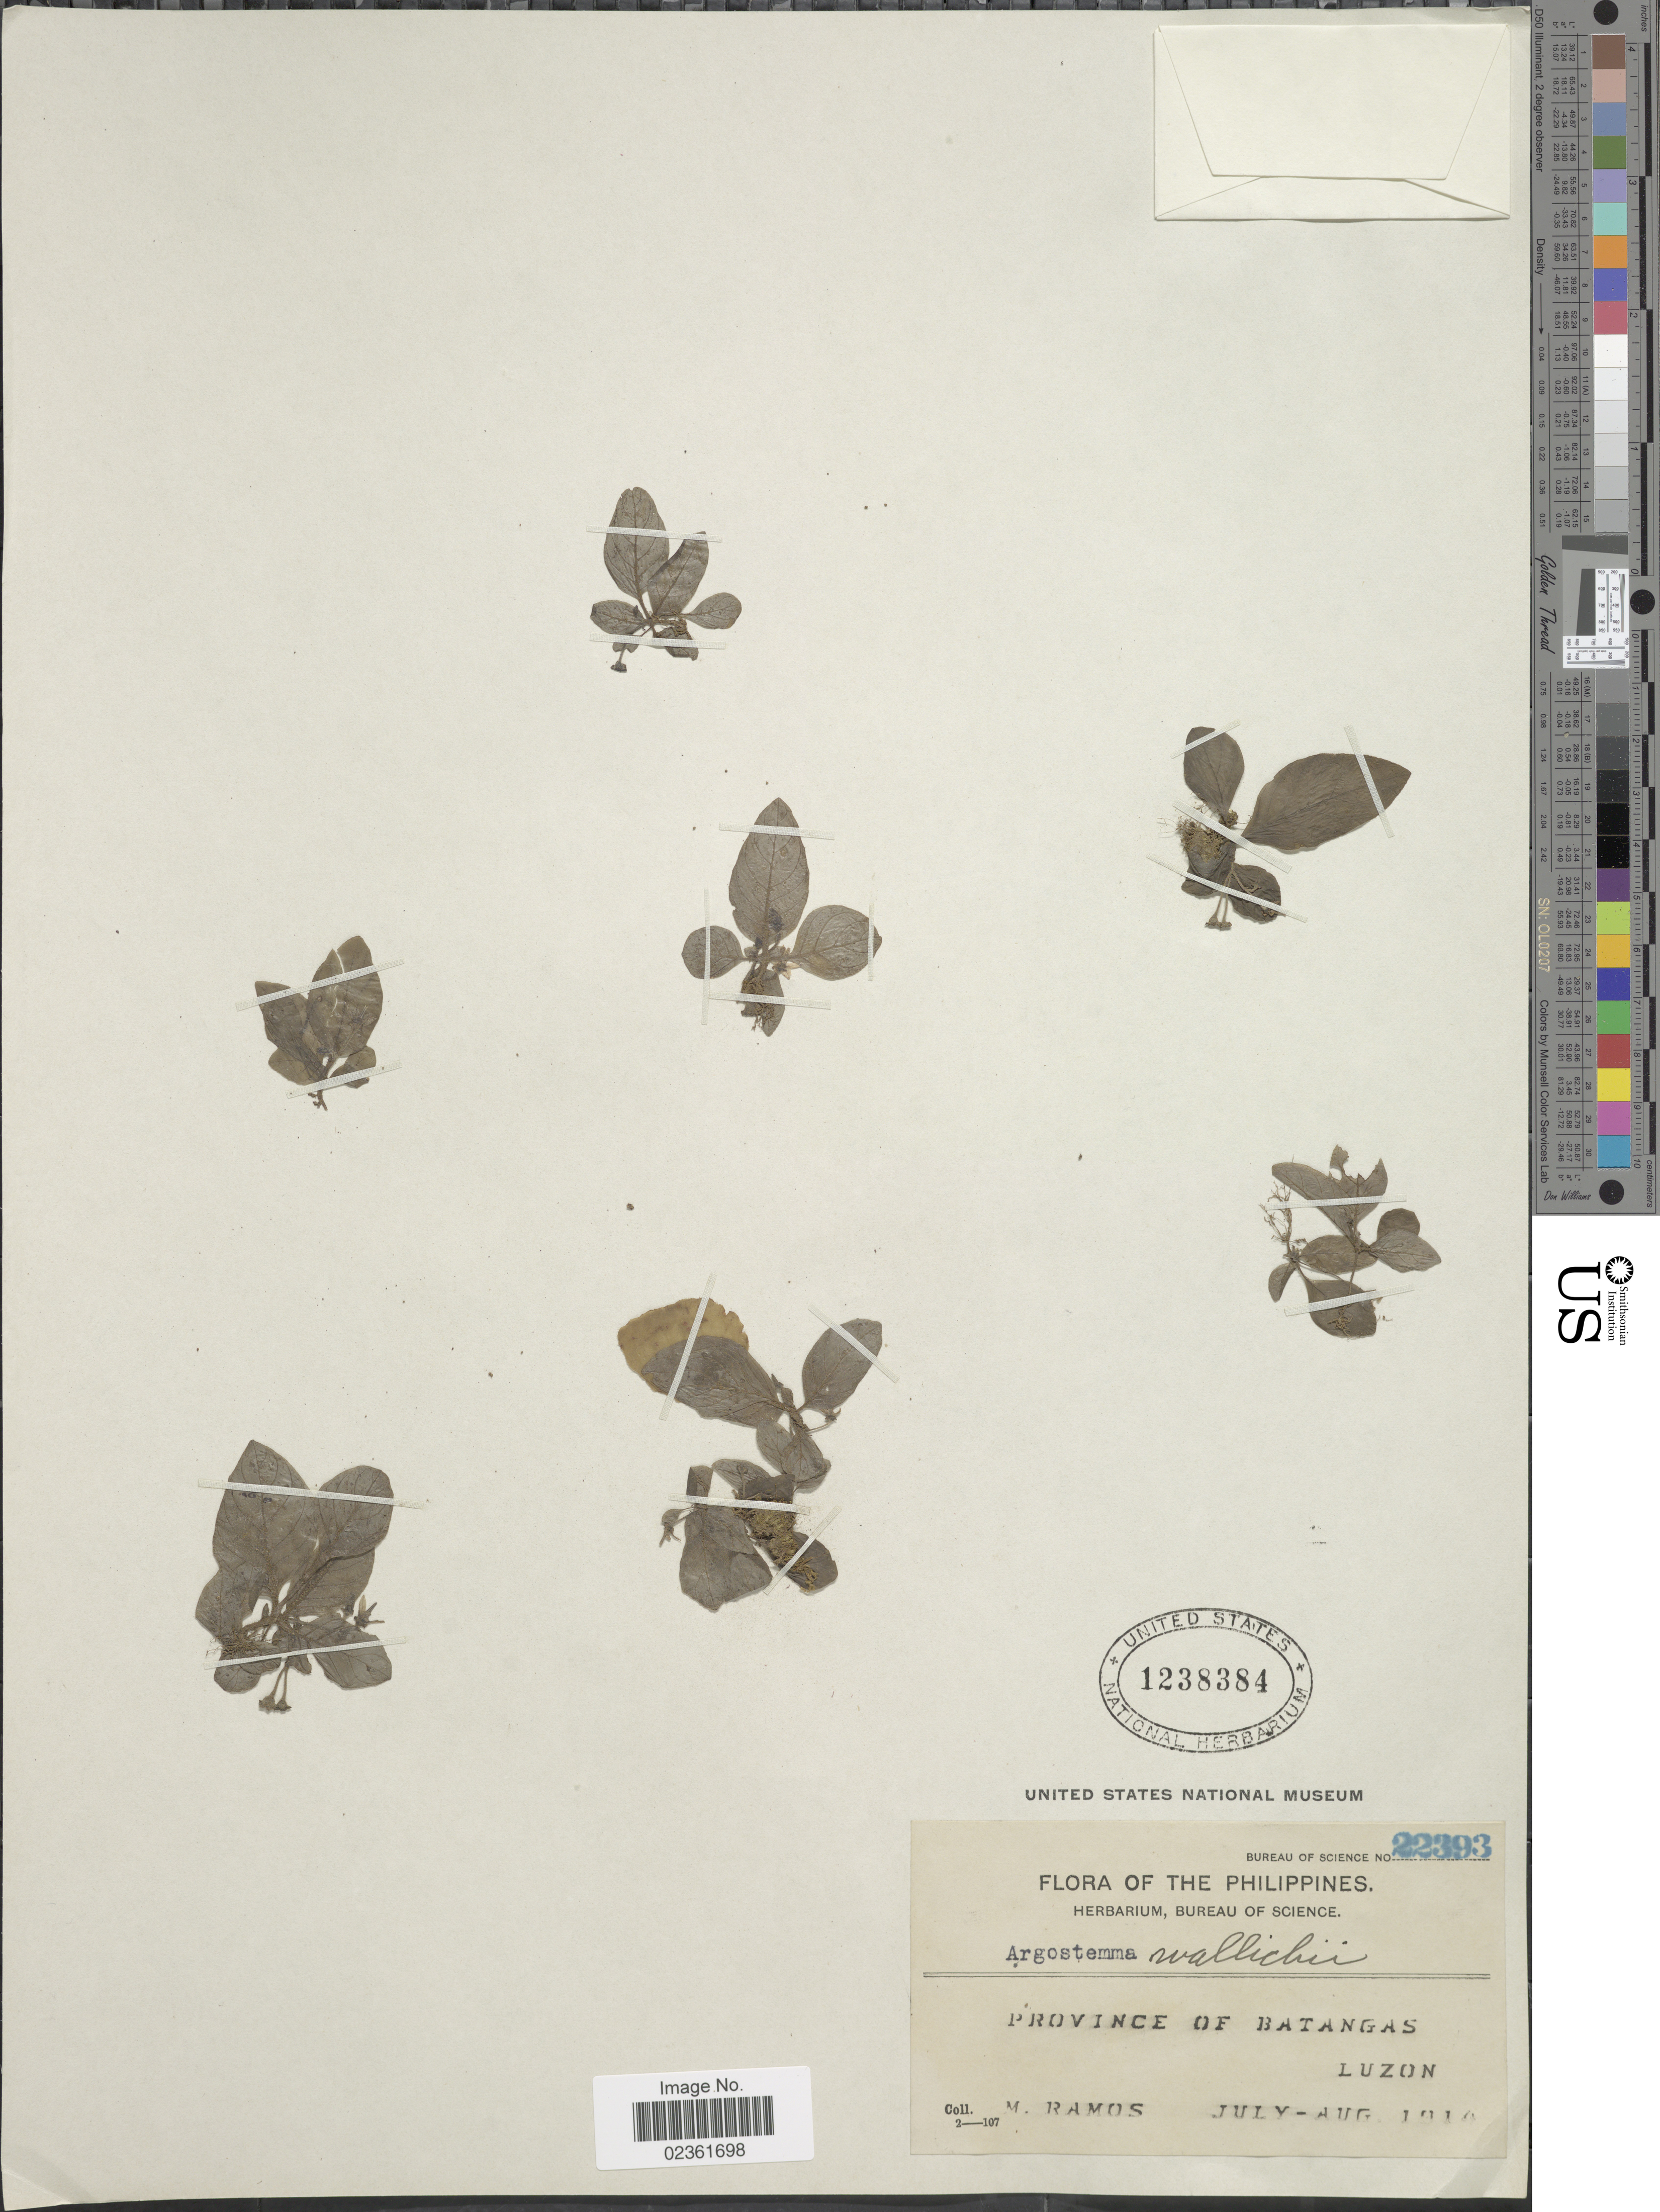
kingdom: Plantae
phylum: Tracheophyta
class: Magnoliopsida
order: Gentianales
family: Rubiaceae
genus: Argostemma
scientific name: Argostemma wallichii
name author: Walp.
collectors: M. Ramos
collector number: Bureau of Science 22393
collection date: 1914-07/1914-08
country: Philippines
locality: Province of Batangas, Luzon.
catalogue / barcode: US 1238384